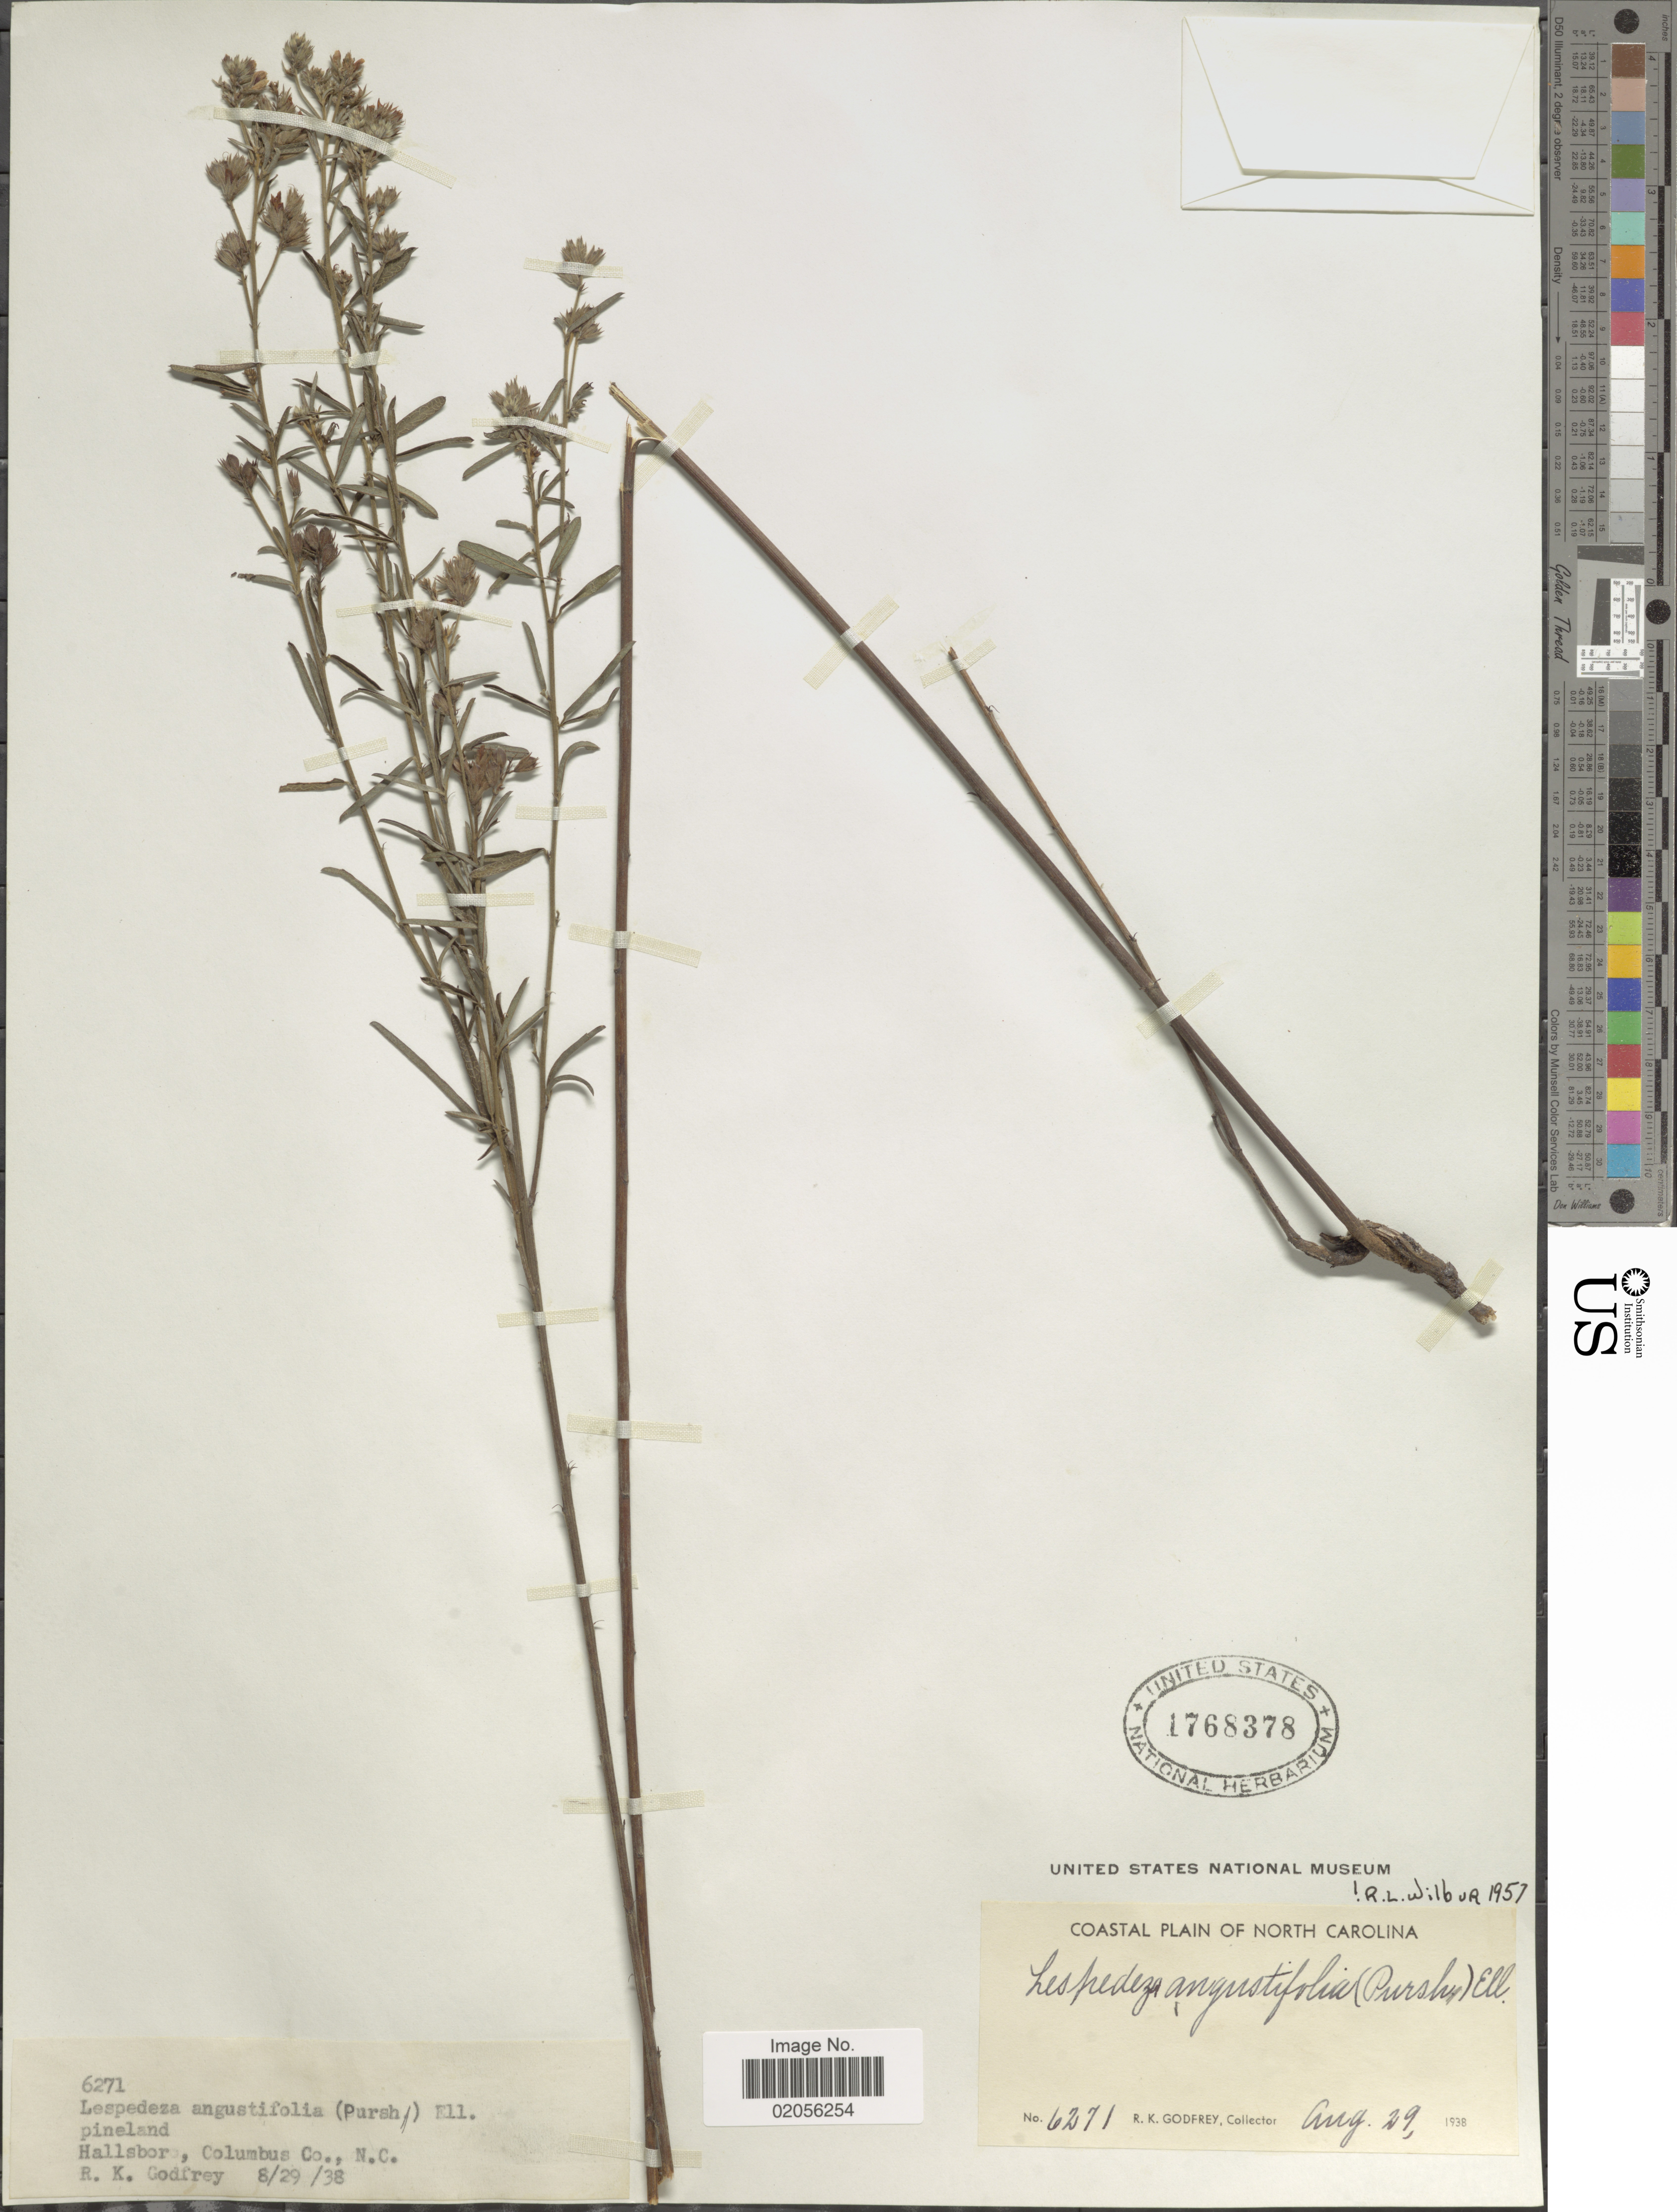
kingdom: Plantae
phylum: Tracheophyta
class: Magnoliopsida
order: Fabales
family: Fabaceae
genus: Lespedeza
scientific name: Lespedeza angustifolia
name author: (Pursh) Elliott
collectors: R. K. Godfrey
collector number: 6271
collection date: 1938-08-29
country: United States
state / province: North Carolina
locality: Hallsbor, Columbus Co.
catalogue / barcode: US 1768378